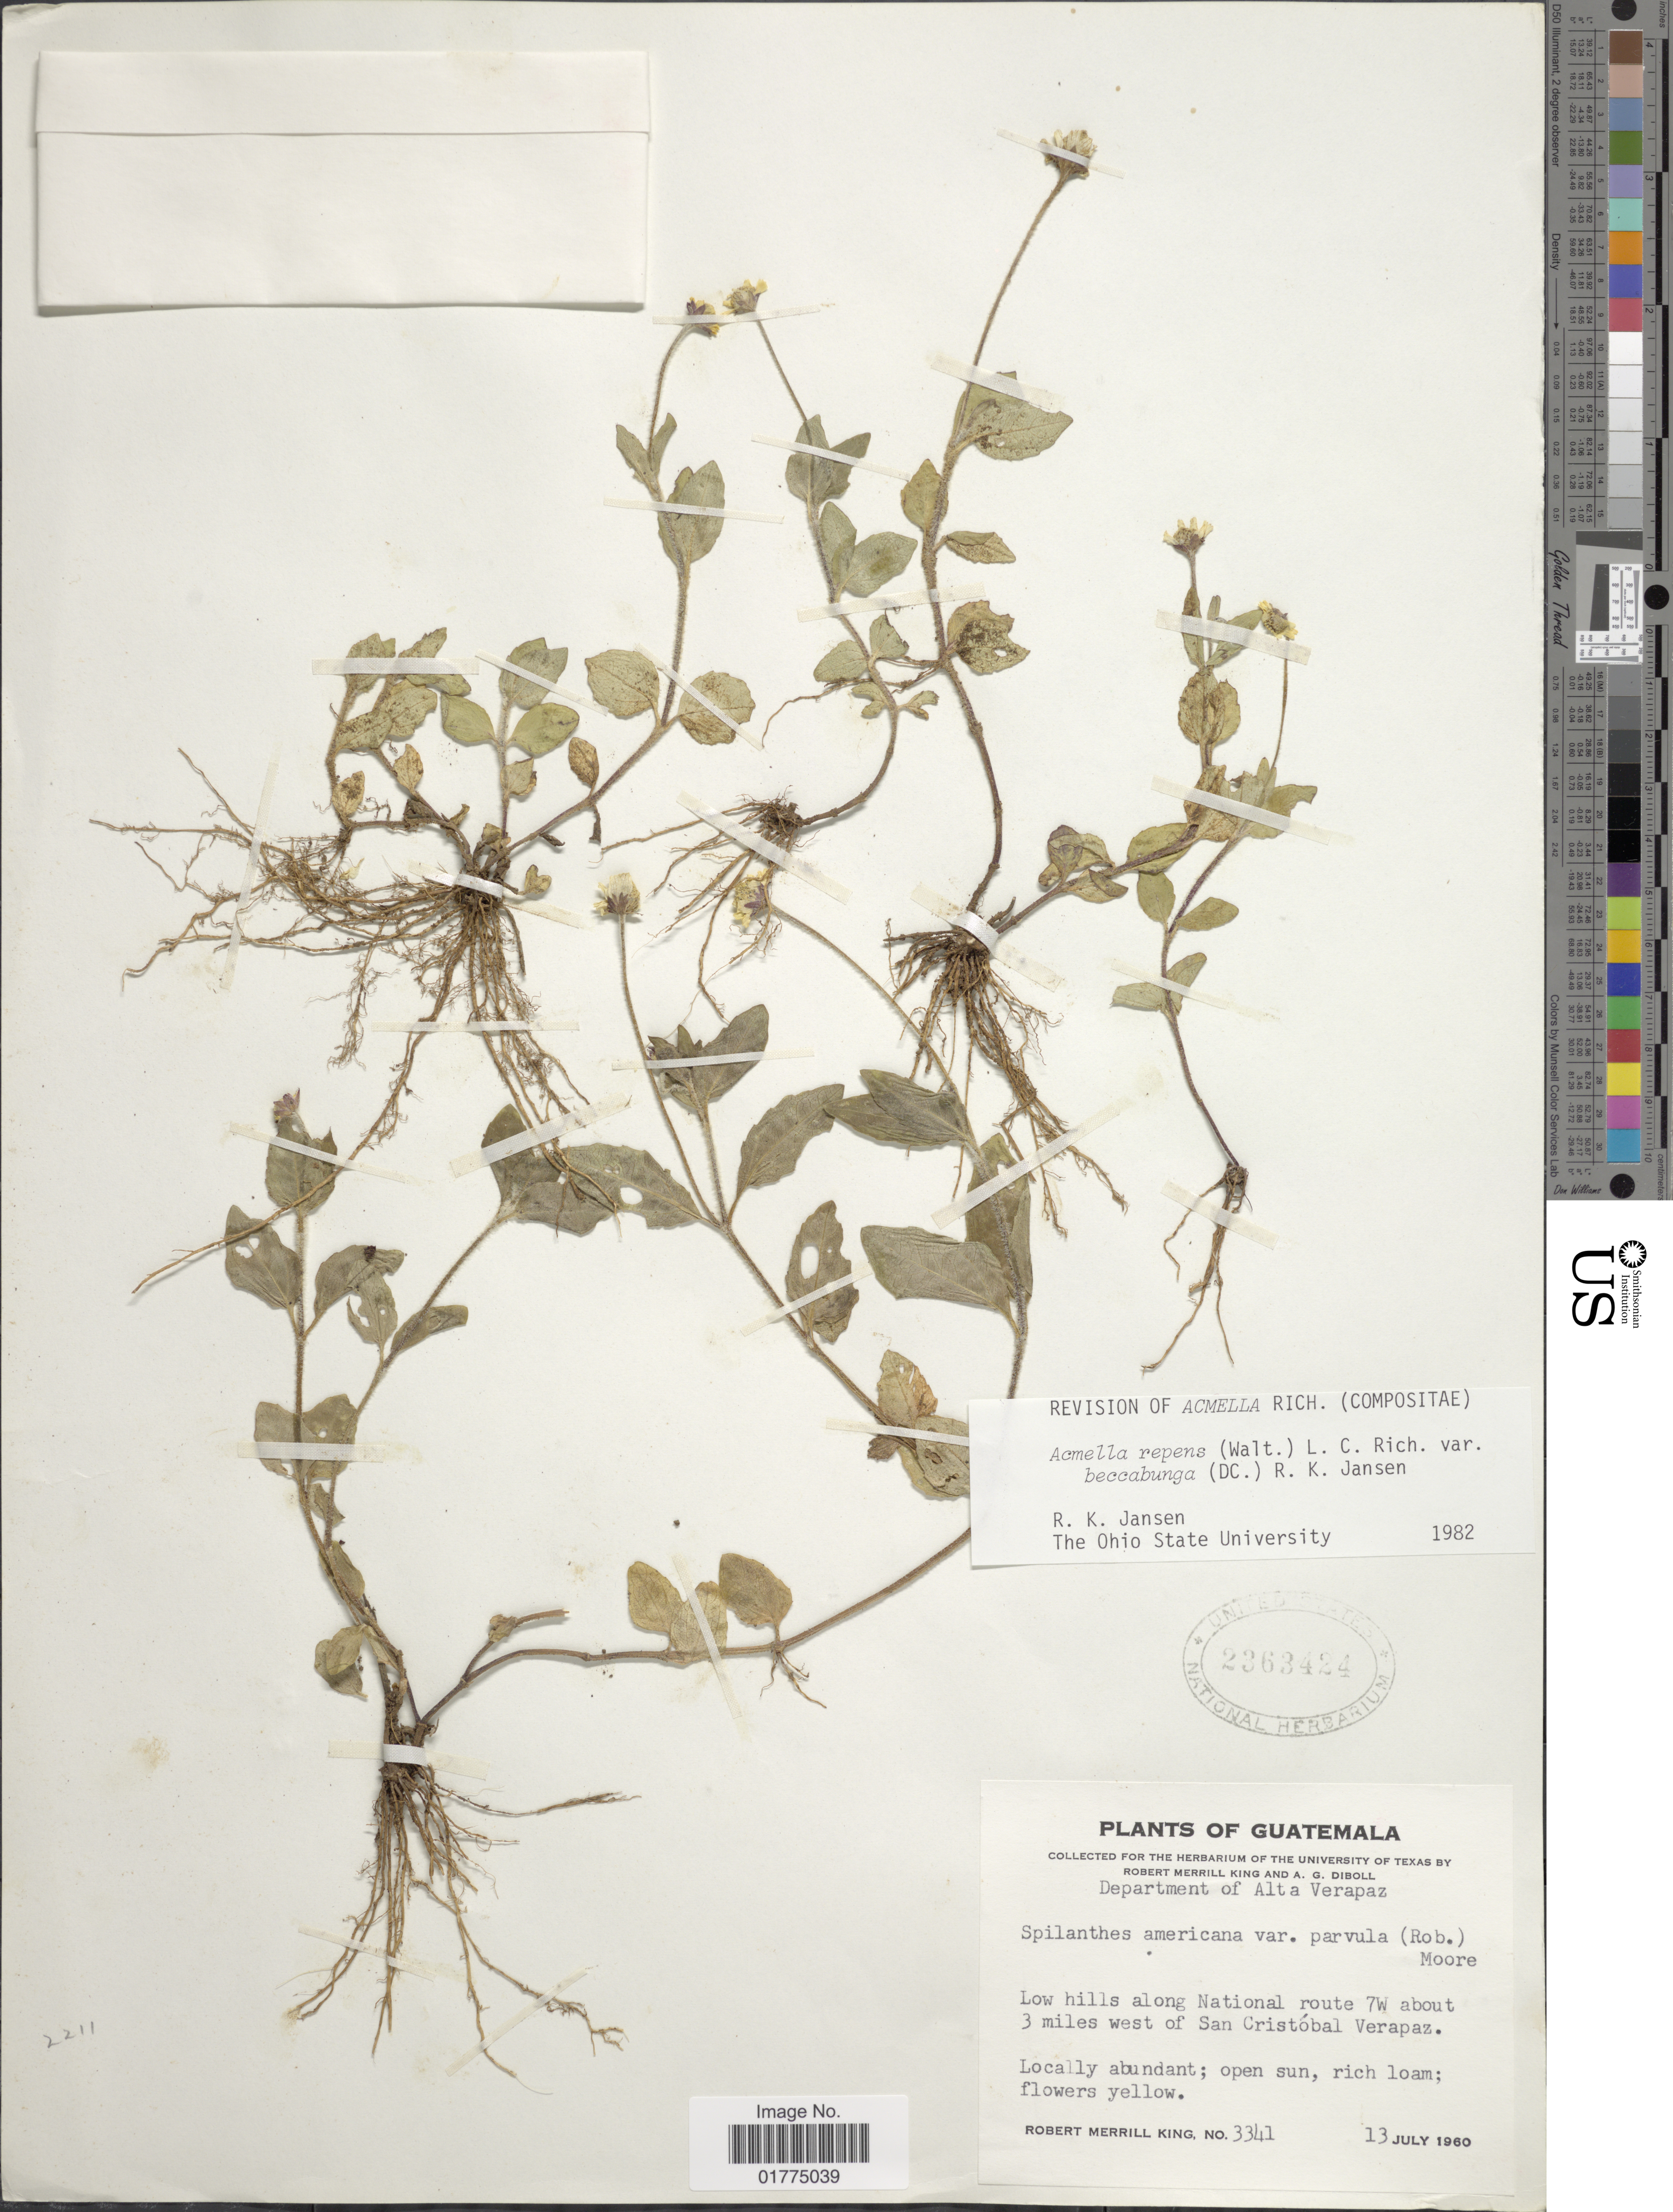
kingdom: Plantae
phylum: Tracheophyta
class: Magnoliopsida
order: Asterales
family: Asteraceae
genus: Acmella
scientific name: Acmella repens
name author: (Walter) Rich.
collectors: R. M. King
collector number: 3341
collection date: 1960-07-13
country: Guatemala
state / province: Alta Verapaz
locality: Department of Alta Verapaz. Low hills along National route 7W about 3 miles west of San Cristóbal Verapaz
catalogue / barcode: US 2363424